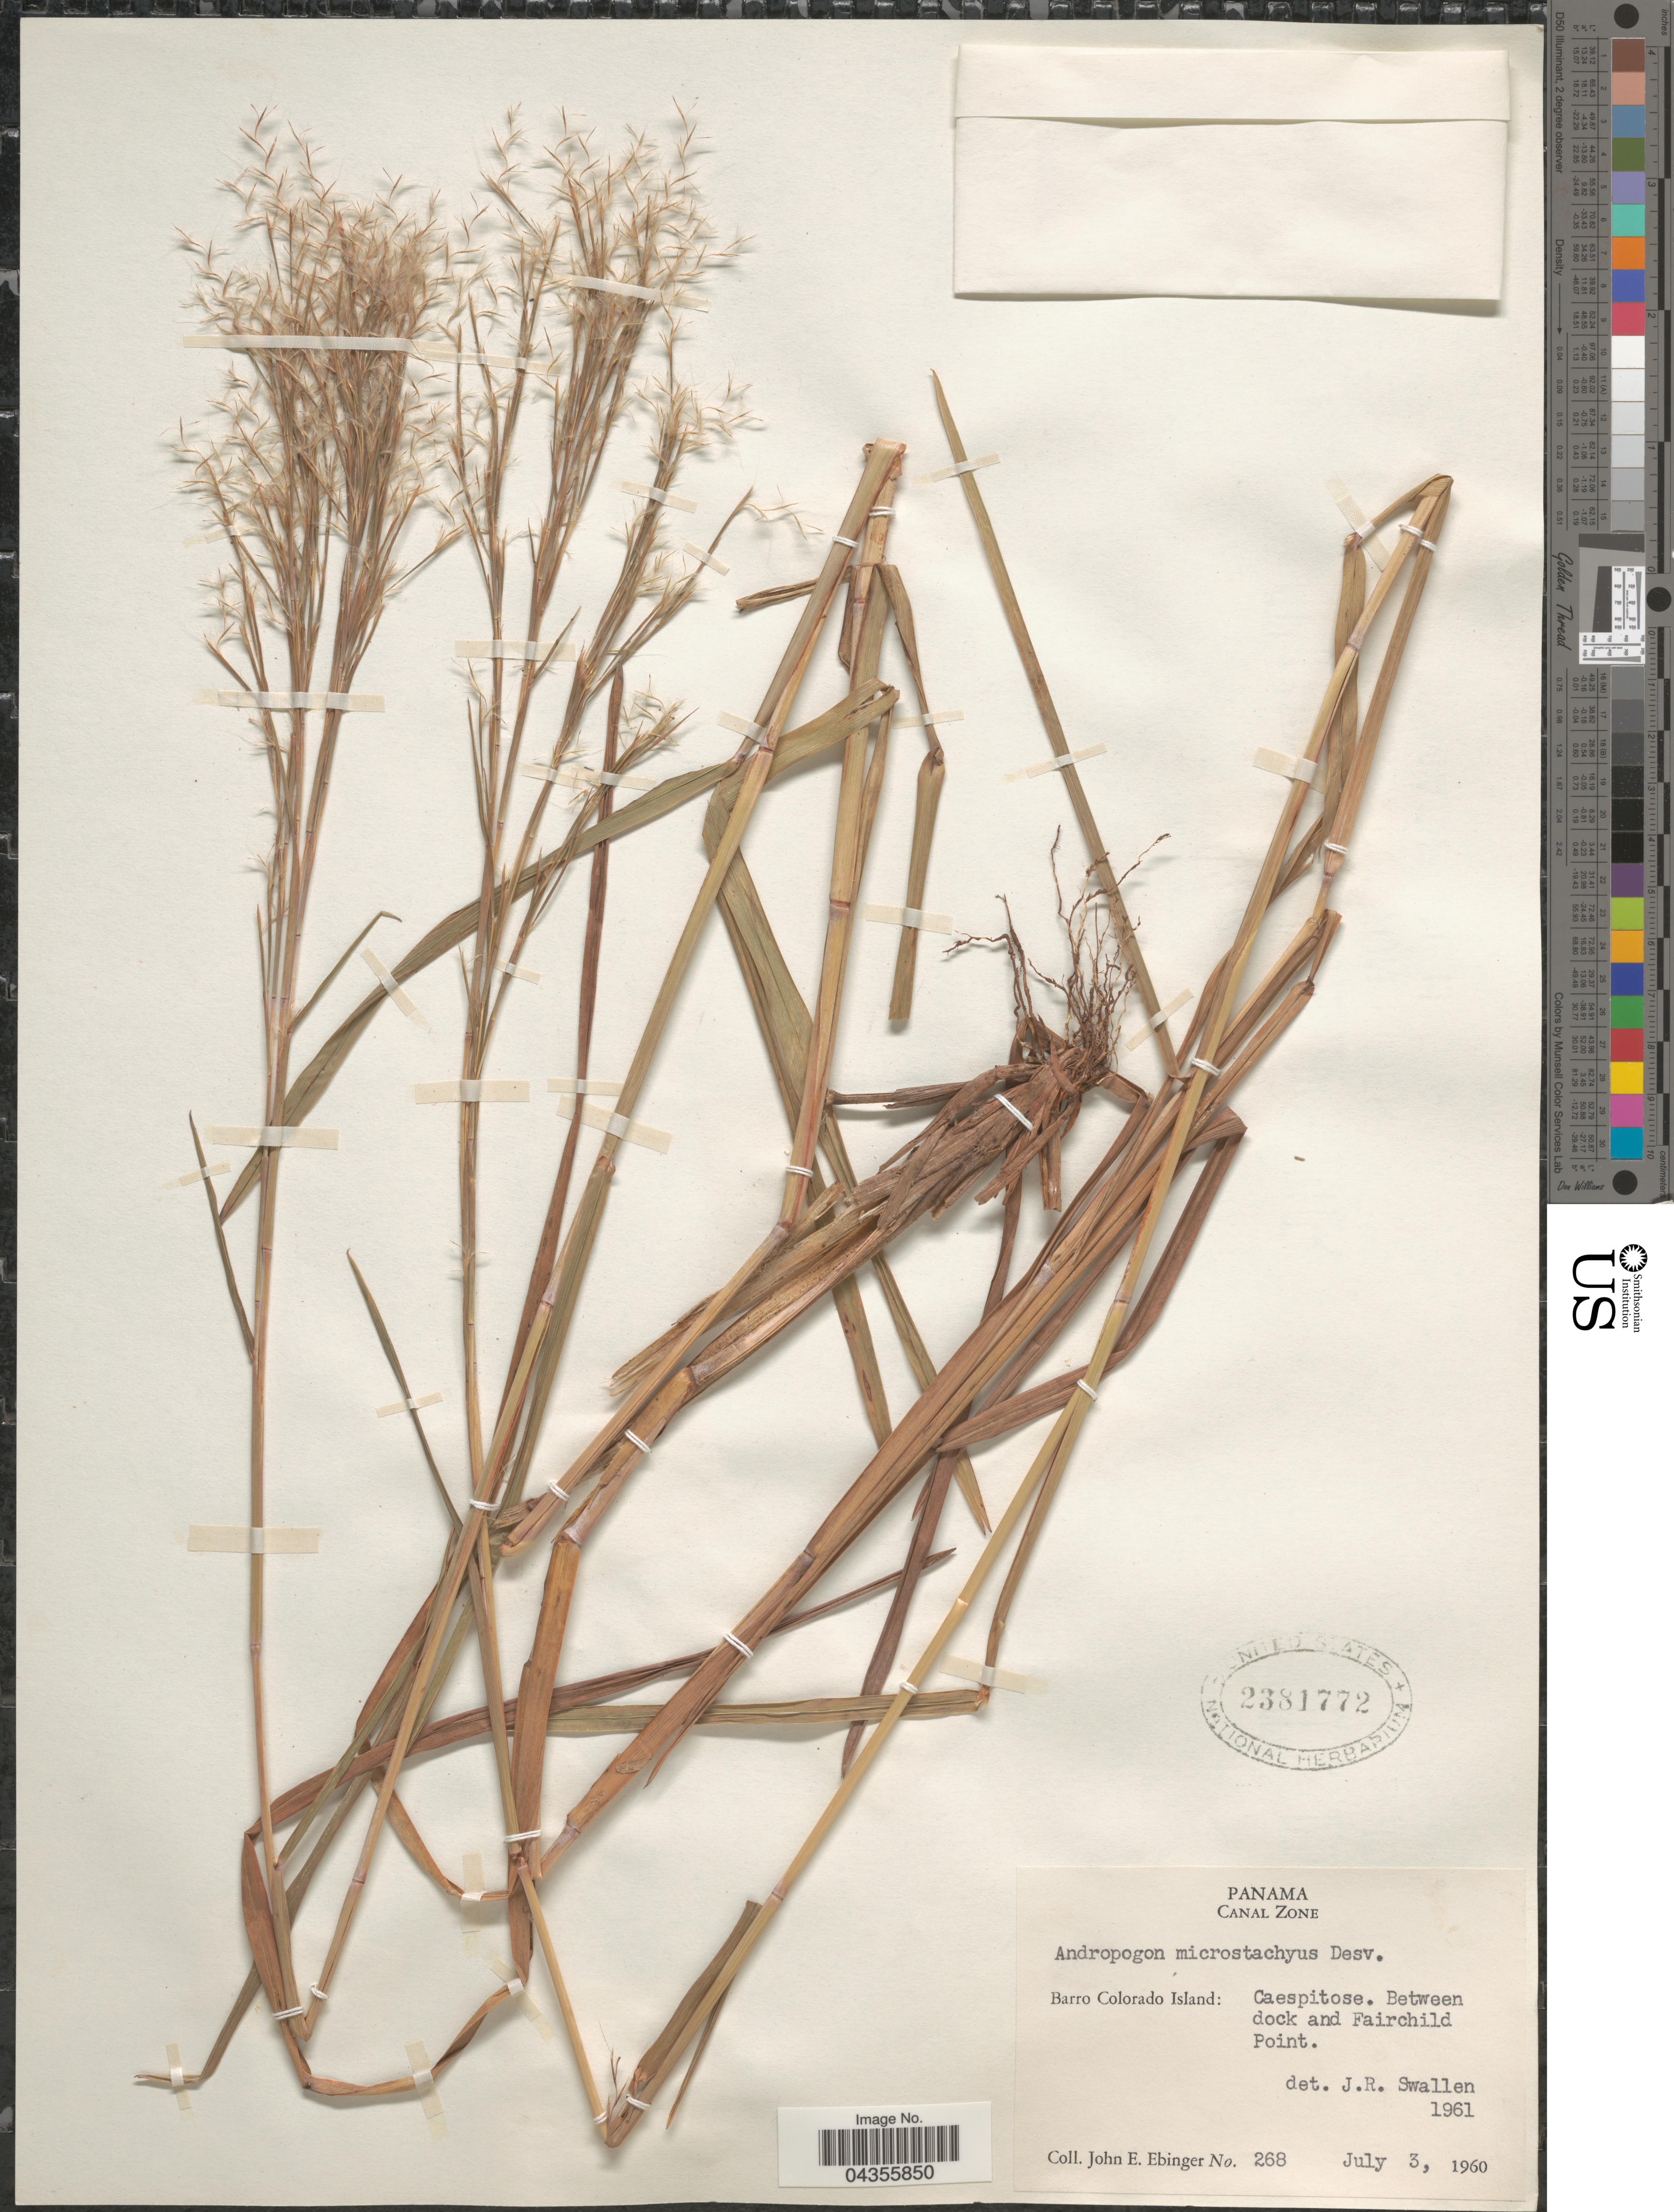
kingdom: Plantae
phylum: Tracheophyta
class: Liliopsida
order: Poales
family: Poaceae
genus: Schizachyrium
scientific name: Schizachyrium microstachyum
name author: (Desv. ex Ham.) Roseng. et al.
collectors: J. Ebinger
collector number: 268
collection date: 1960-07-03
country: Panama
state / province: Panamá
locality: Canal Zone. Barro Colorado Island: Between dock and Fairchild Point.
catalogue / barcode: US 2381772